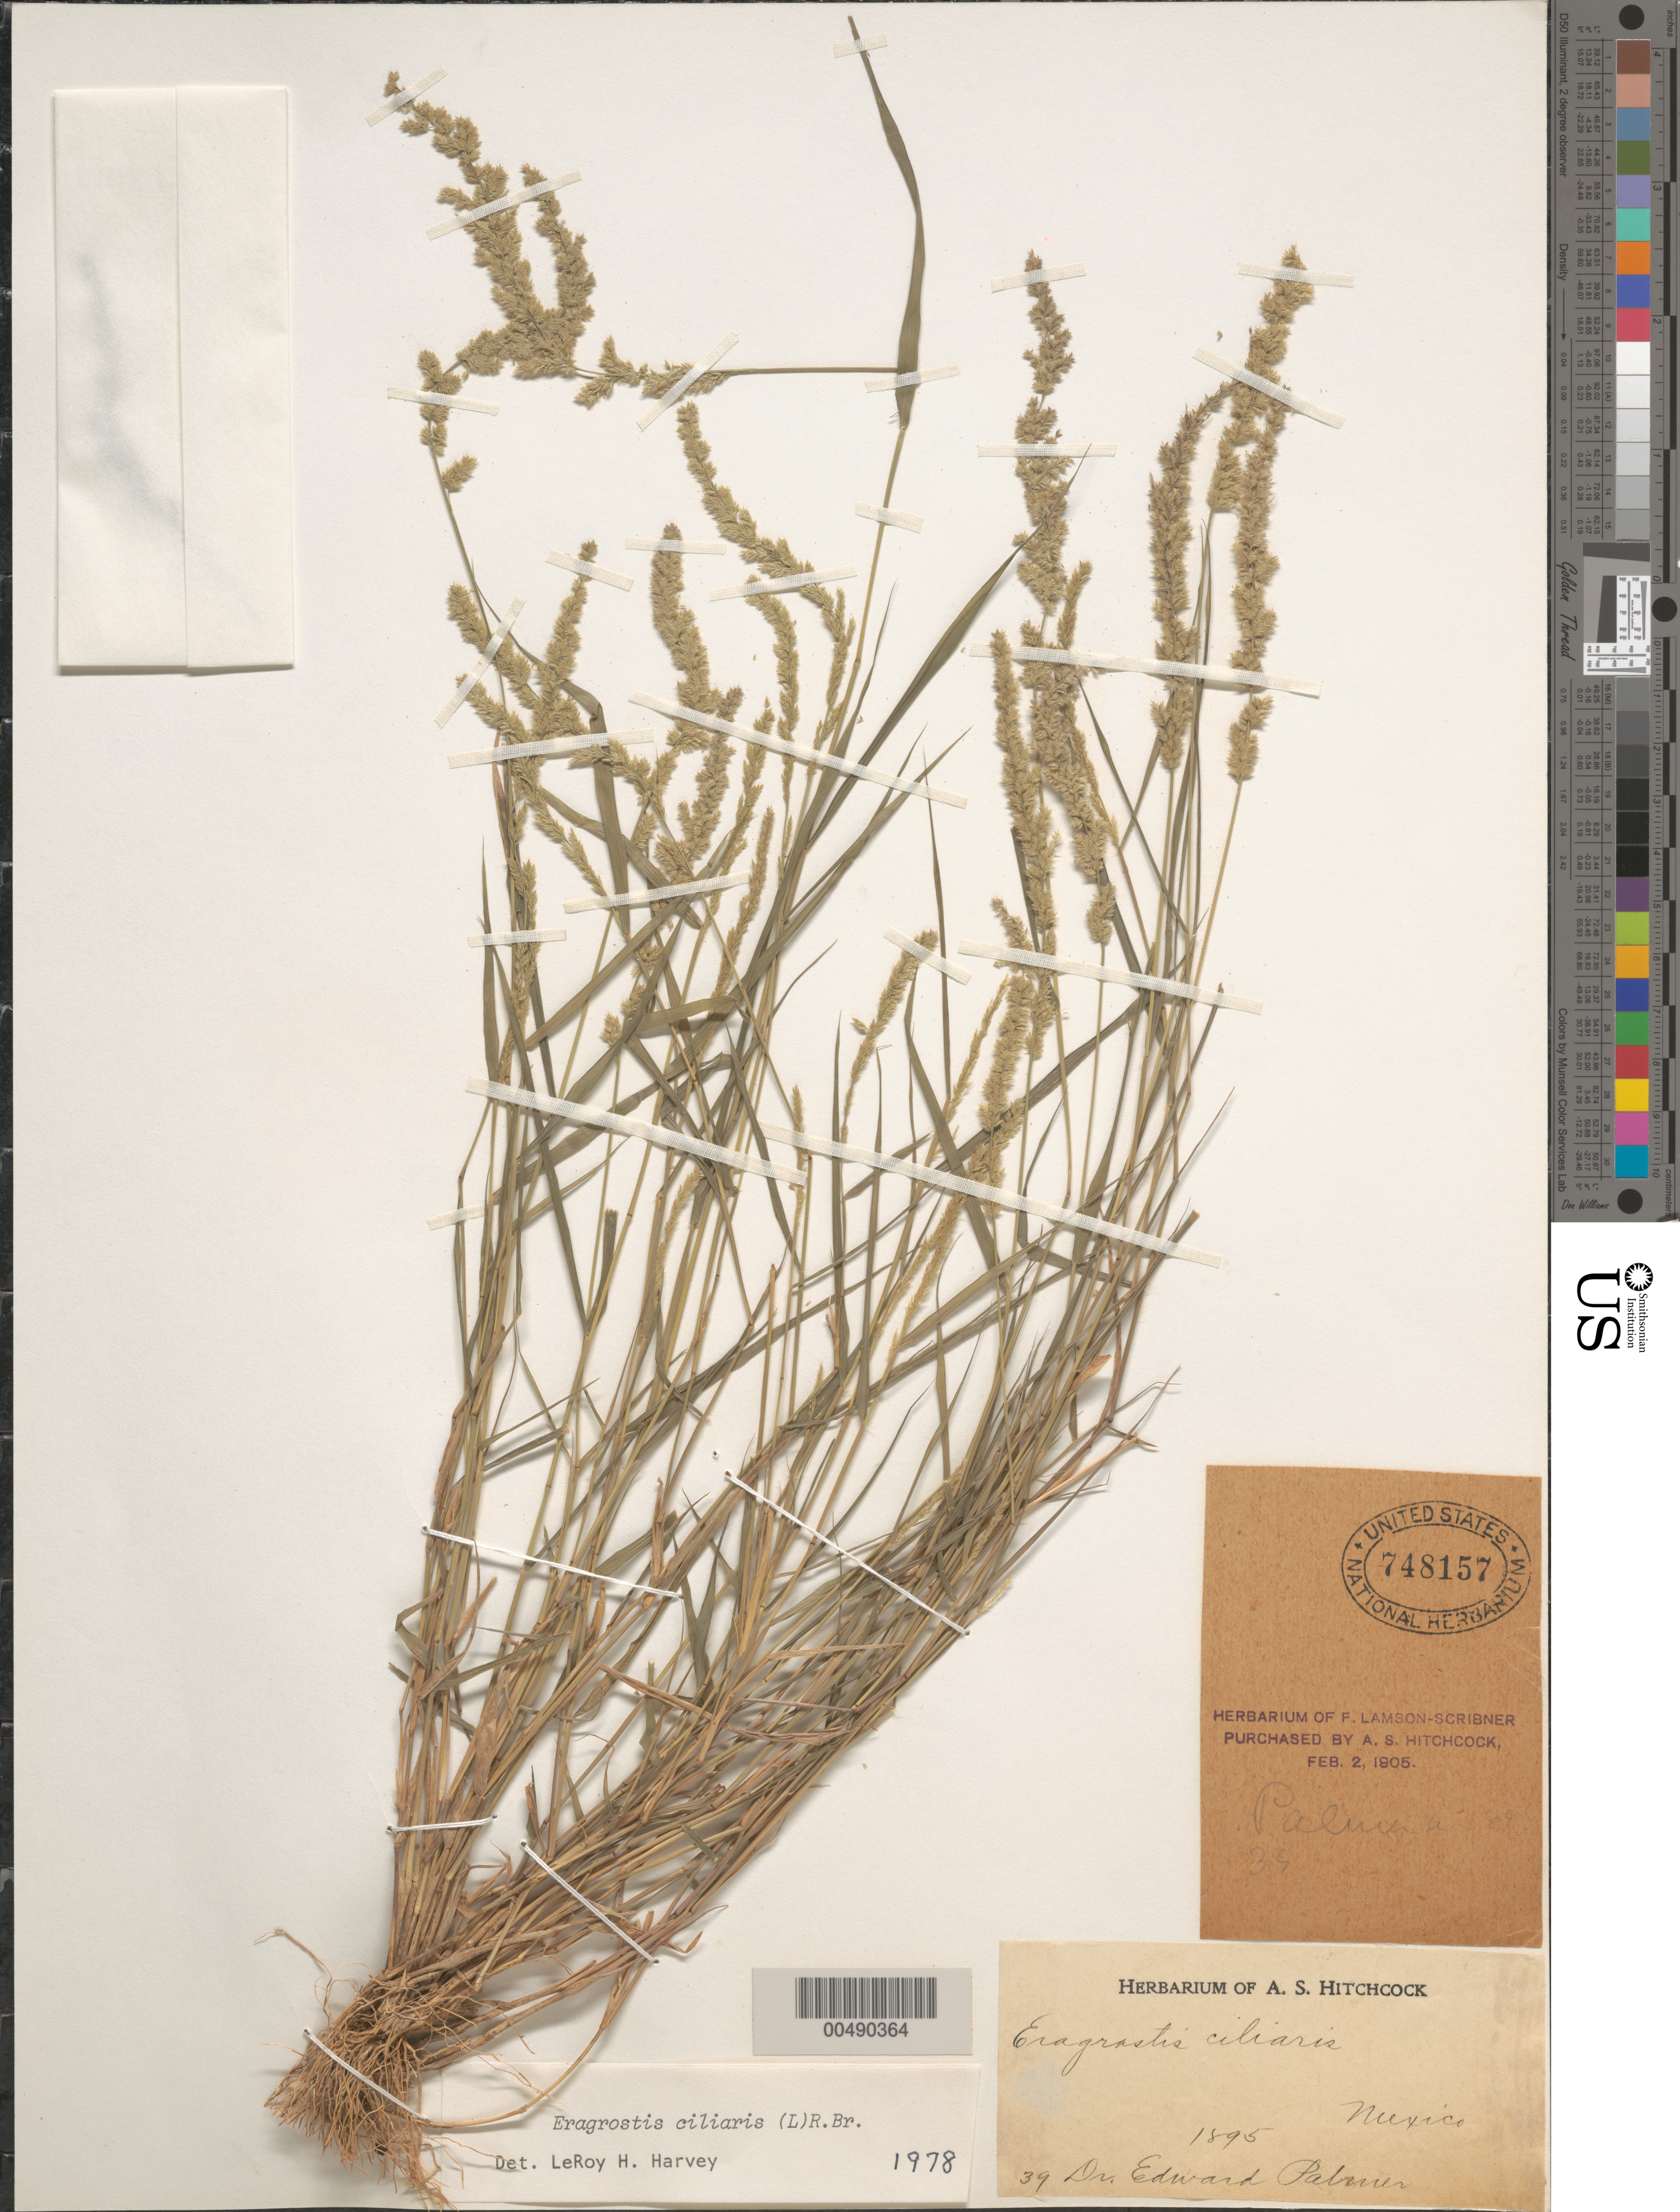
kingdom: Plantae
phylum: Tracheophyta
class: Liliopsida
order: Poales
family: Poaceae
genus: Eragrostis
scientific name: Eragrostis ciliaris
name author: (L.) R. Br.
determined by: Harvey, L. H.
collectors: E. Palmer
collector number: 39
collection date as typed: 1895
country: Mexico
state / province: Durango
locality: San Ramon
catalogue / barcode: US 748157